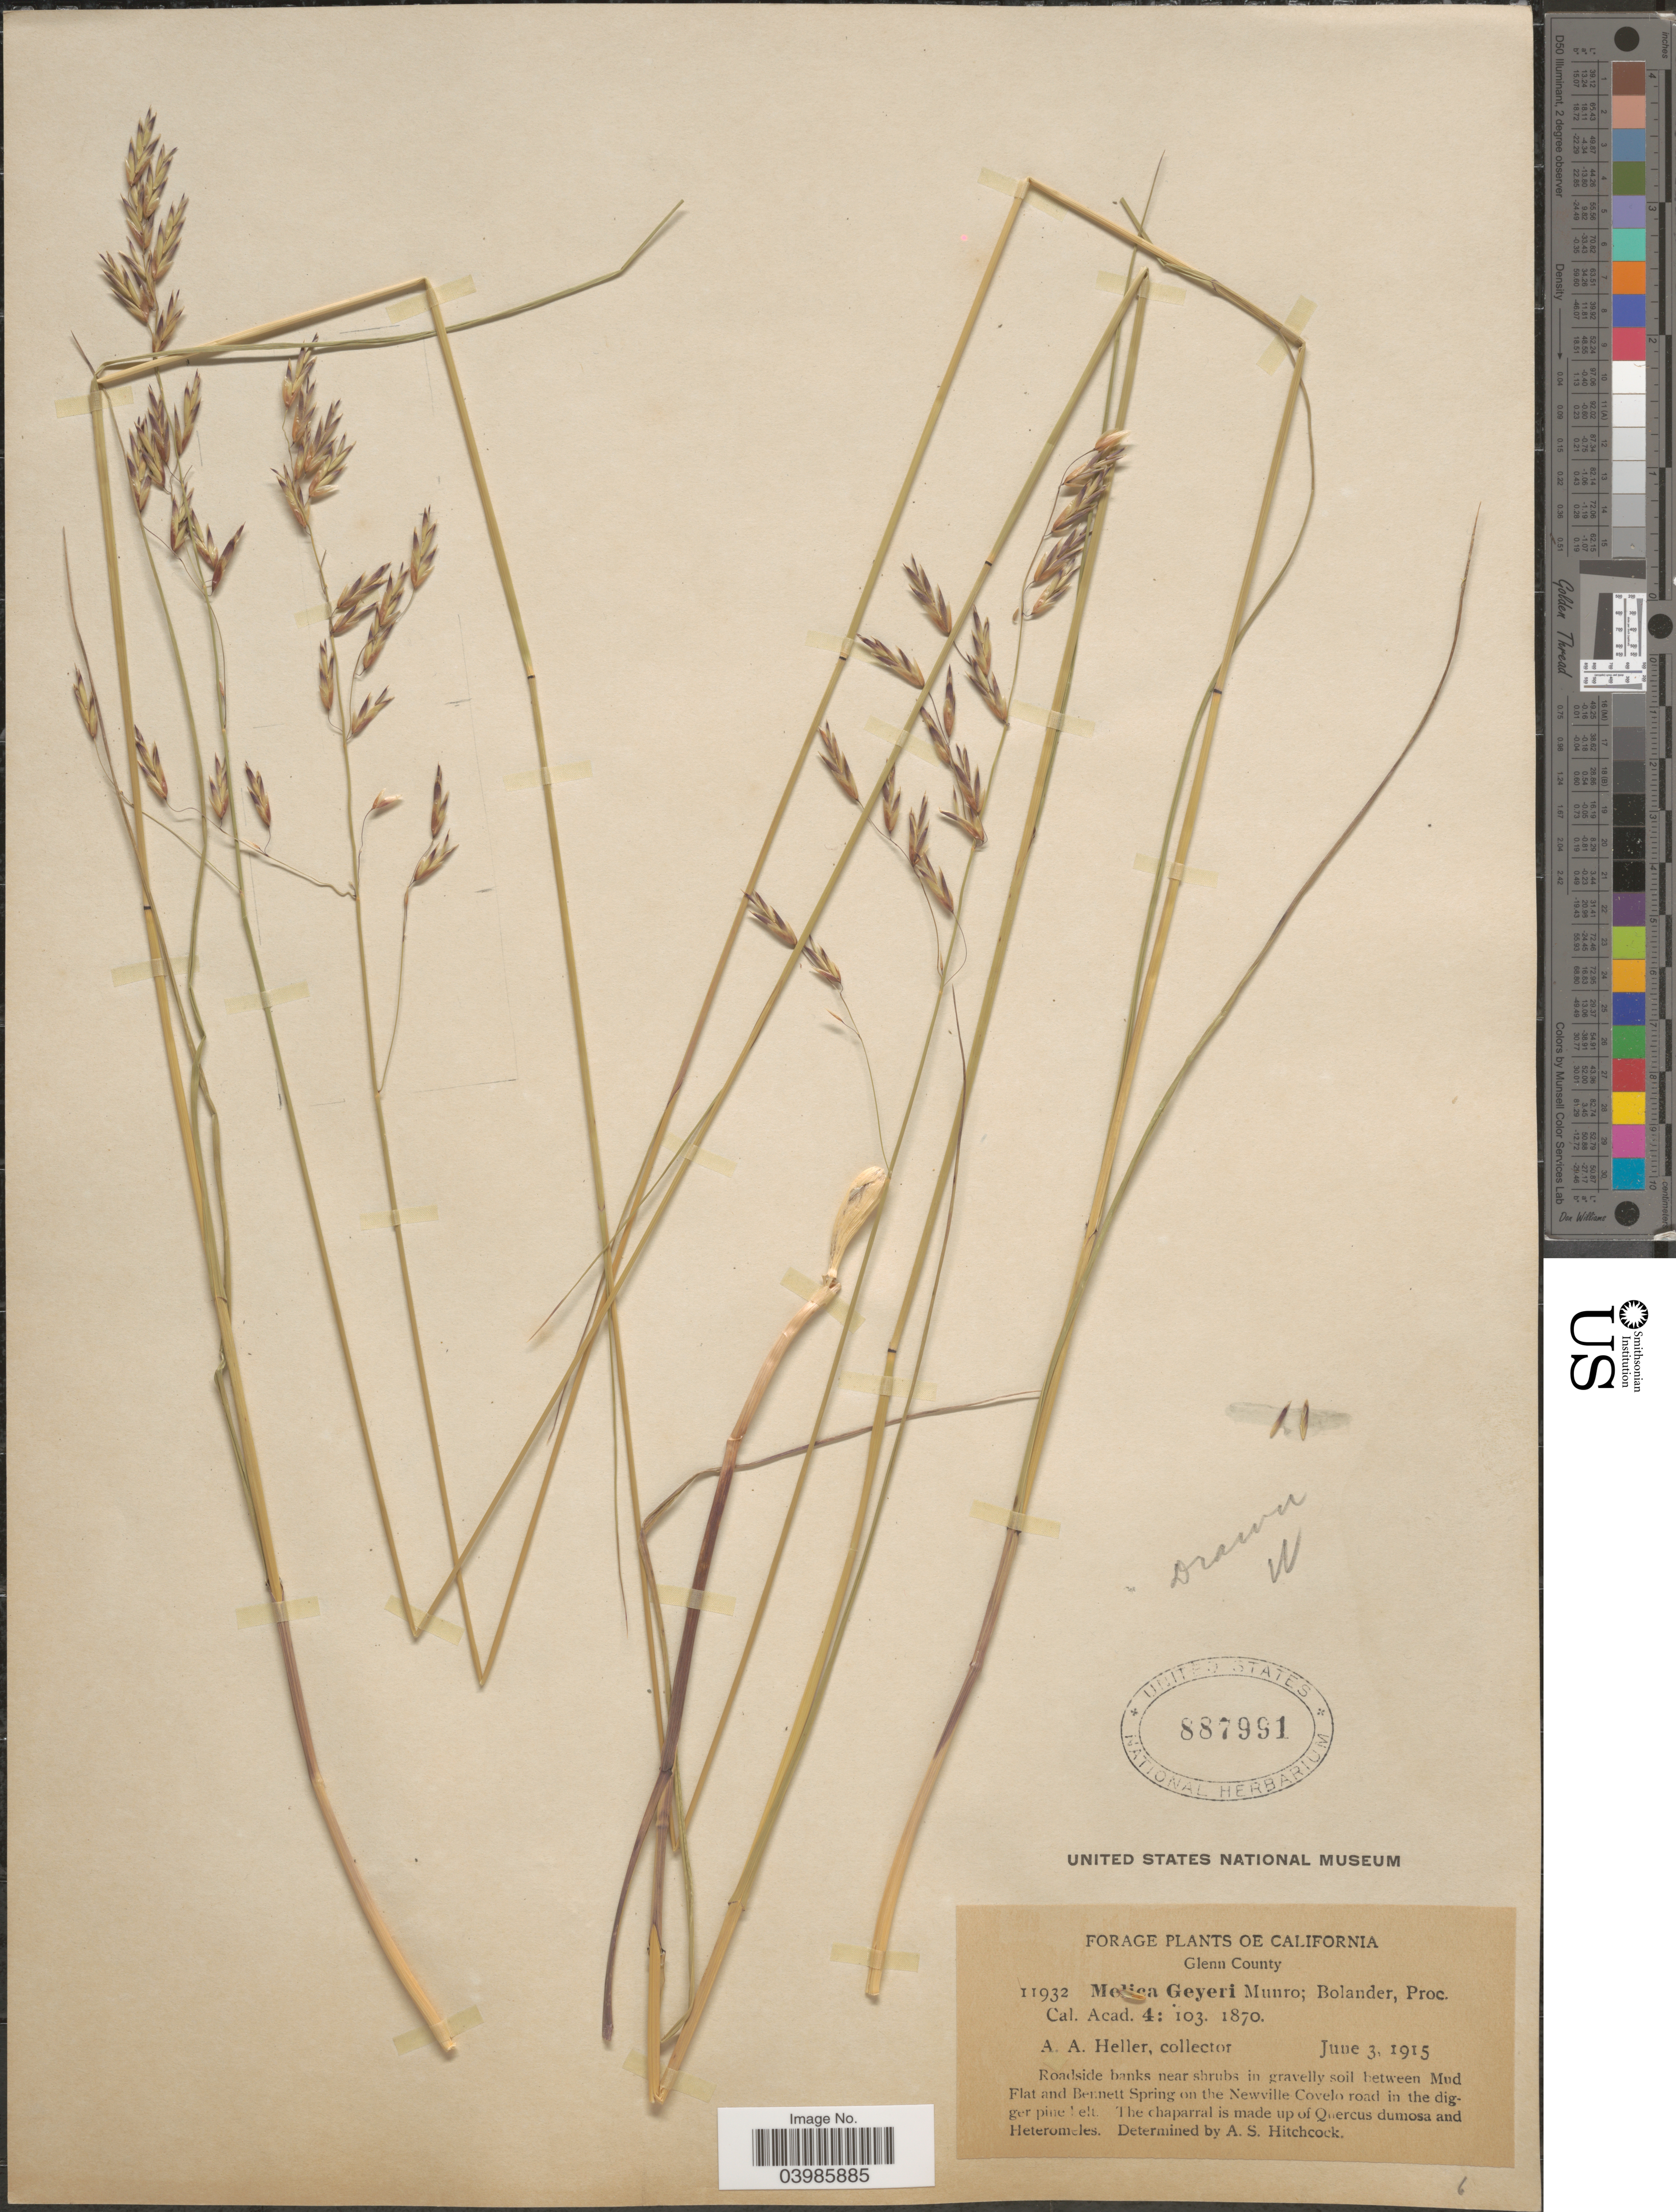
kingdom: Plantae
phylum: Tracheophyta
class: Liliopsida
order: Poales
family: Poaceae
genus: Melica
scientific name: Melica geyeri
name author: Munro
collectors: A. A. Heller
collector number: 11932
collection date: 1915-06-03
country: United States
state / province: California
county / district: Glenn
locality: Glenn County. Roadside banks near shrubs in gravelly soil between Mud Flat and Bennett Spring on the Newville Covelo road in the digger pine belt.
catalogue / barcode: US 887991